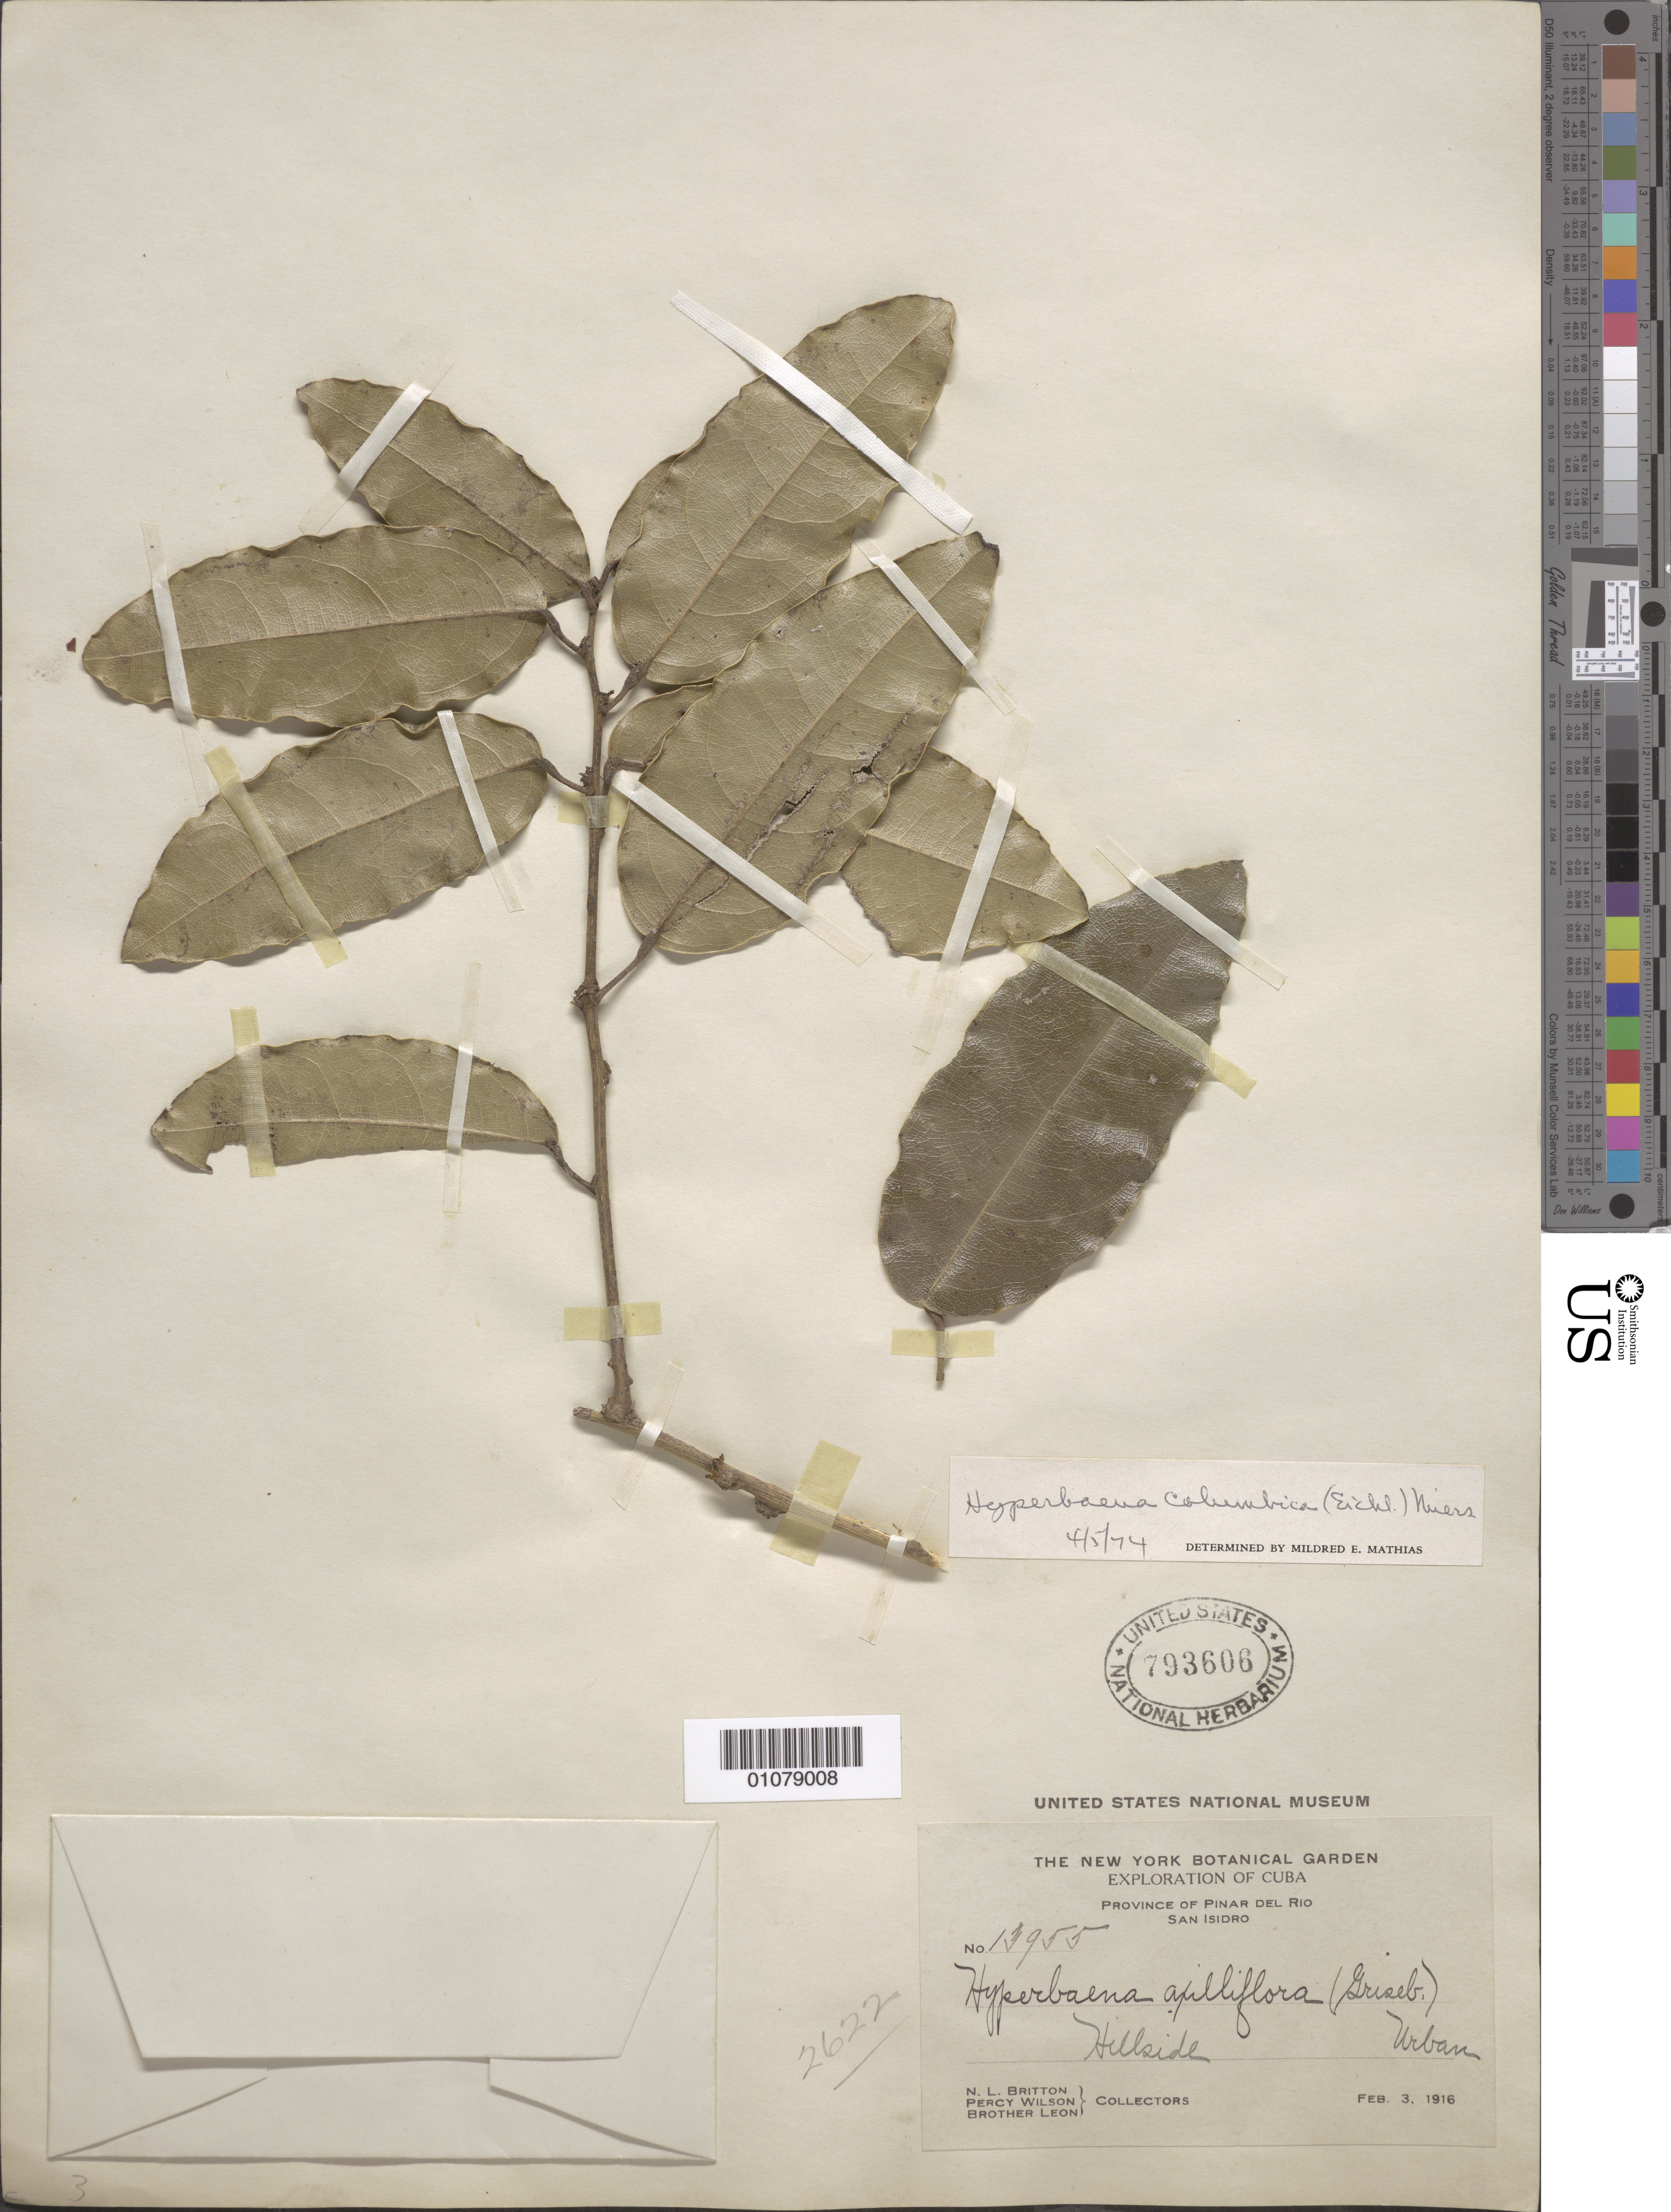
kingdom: Plantae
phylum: Tracheophyta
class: Magnoliopsida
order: Ranunculales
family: Menispermaceae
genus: Hyperbaena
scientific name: Hyperbaena columbica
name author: (Eichler) Miers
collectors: N. Britton, P. Wilson & Bro. León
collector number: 13955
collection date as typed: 03 Feb 1916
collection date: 1916-02-03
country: Cuba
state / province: Pinar del Rio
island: Cuba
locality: Province of Pinar Del Rio, San Isidro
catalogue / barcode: US 793606